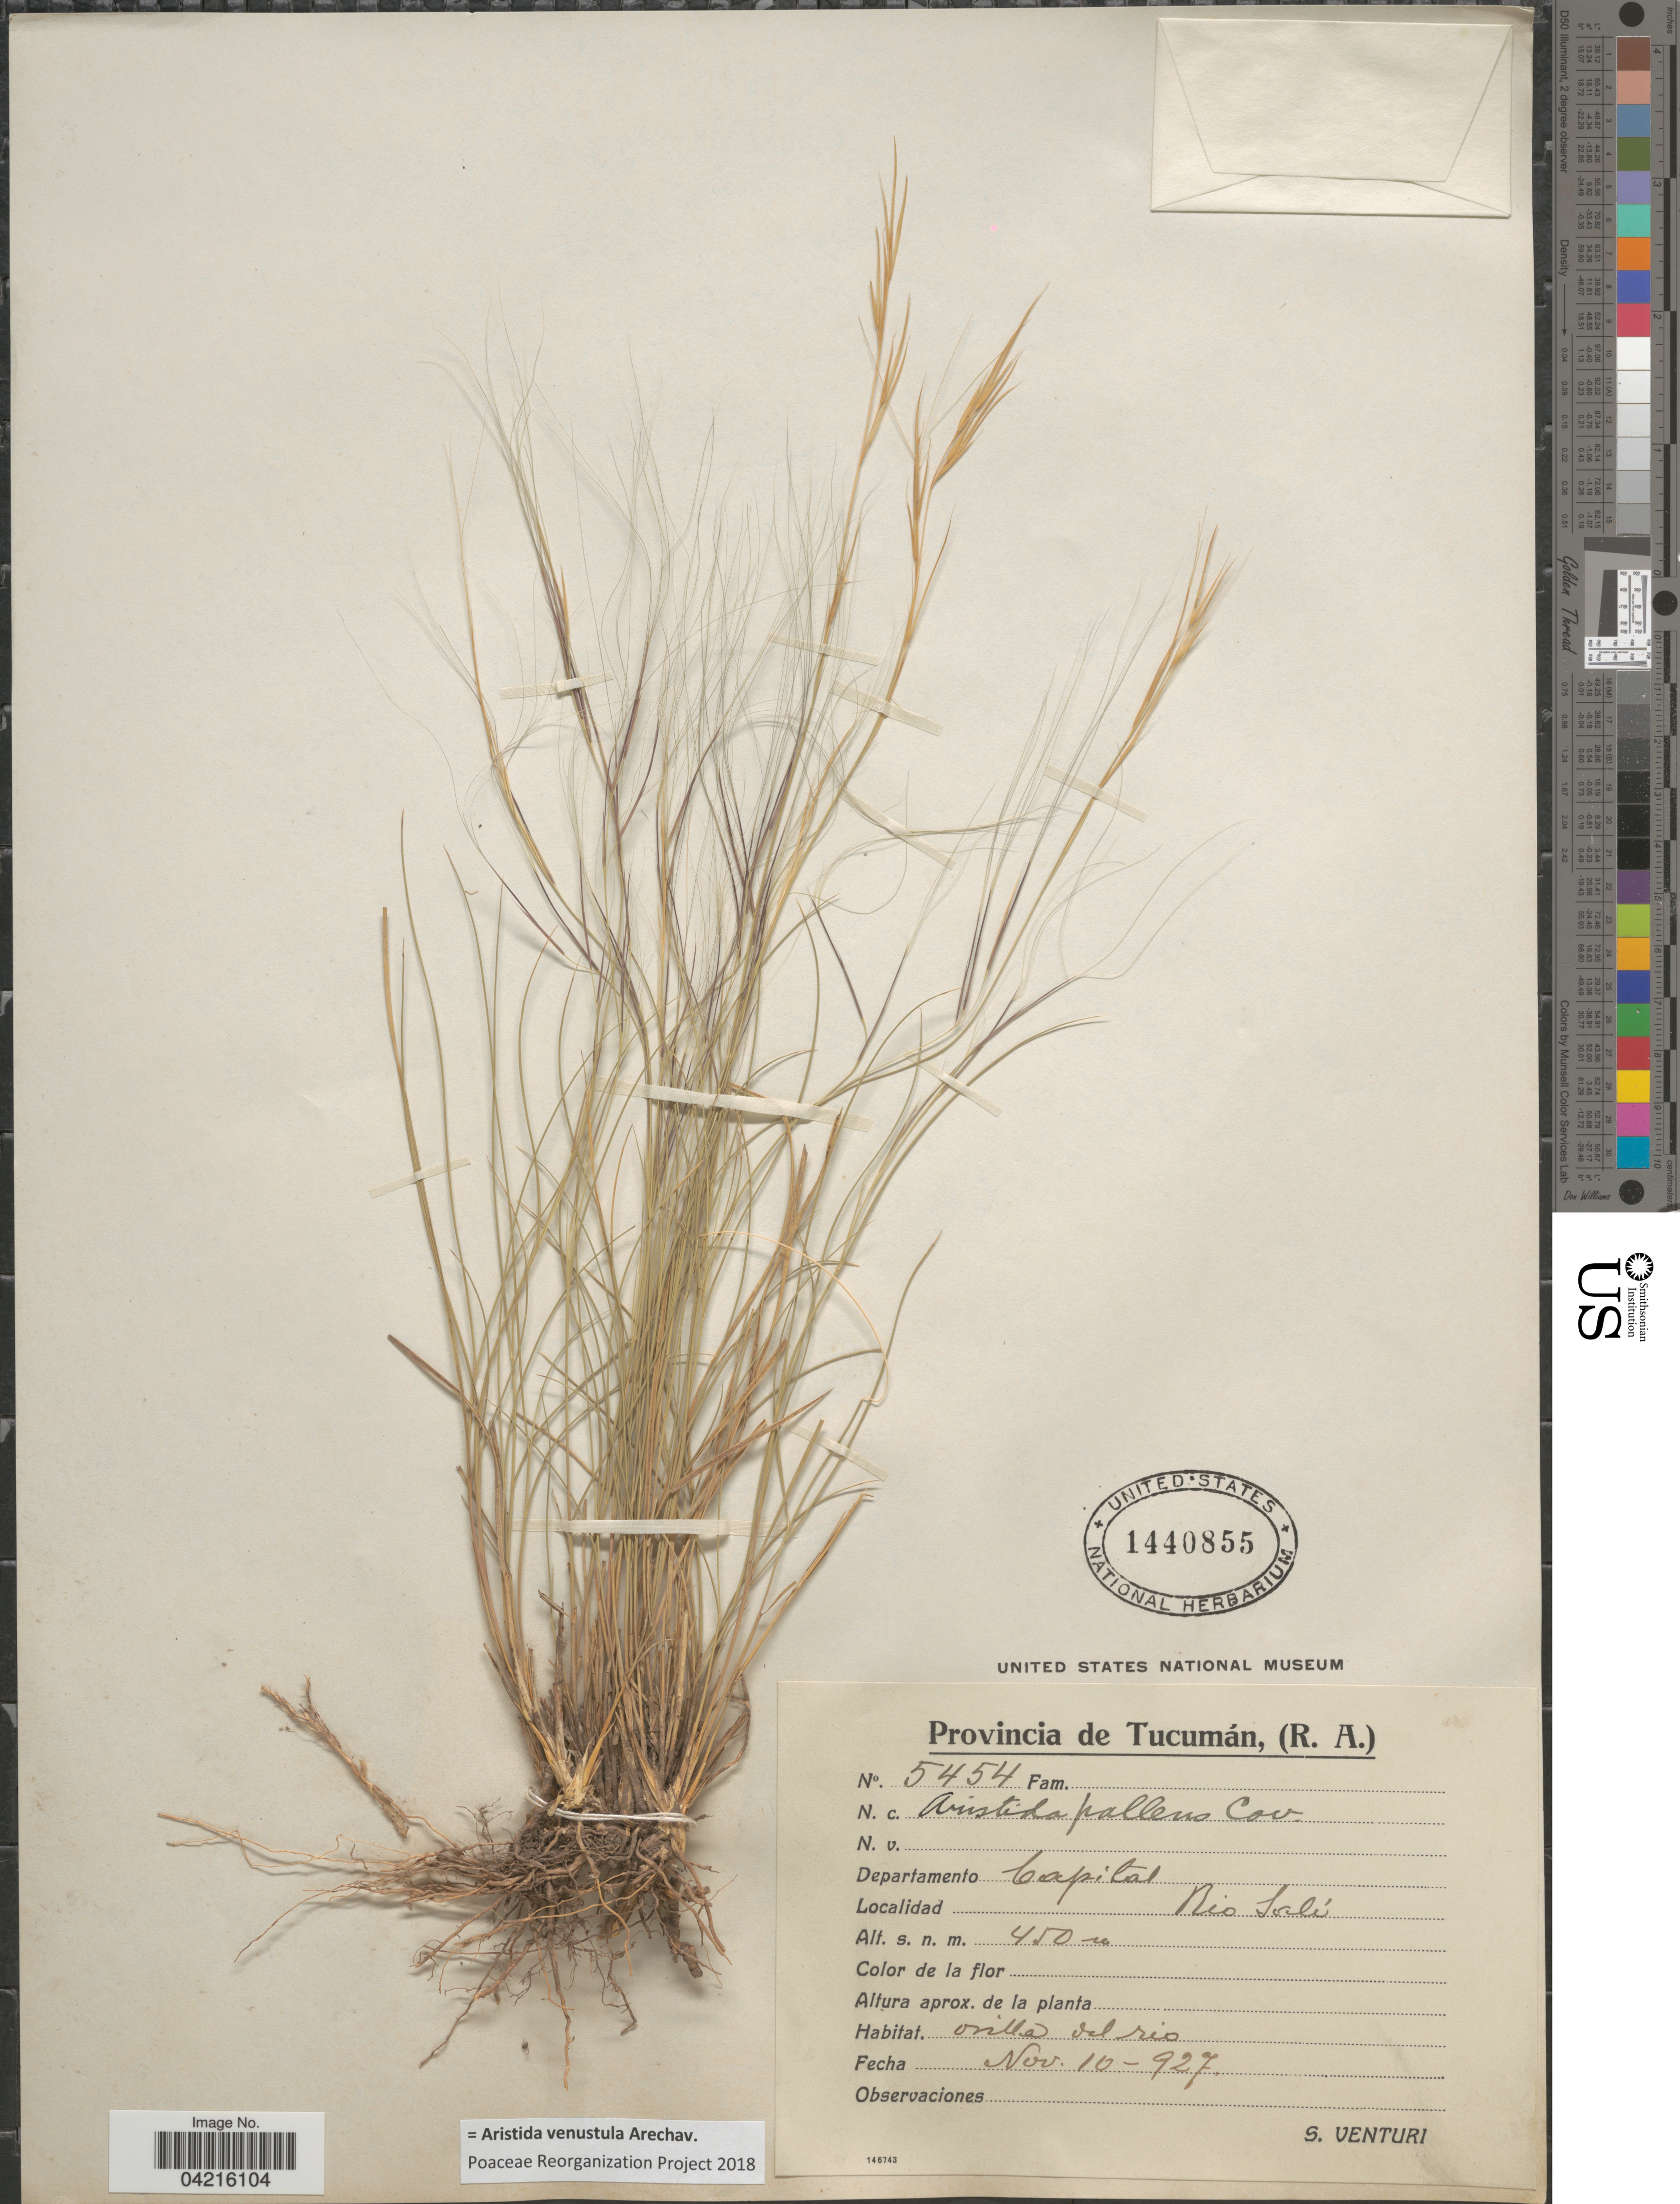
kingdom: Plantae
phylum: Tracheophyta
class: Liliopsida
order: Poales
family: Poaceae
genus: Aristida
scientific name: Aristida venustula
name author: Arechav.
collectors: S. Venturi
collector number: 5454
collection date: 1927-11-10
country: Argentina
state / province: Tucuman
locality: Departamento Capital. Rio Salí. Orilla del rio.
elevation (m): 450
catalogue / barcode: US 1440855